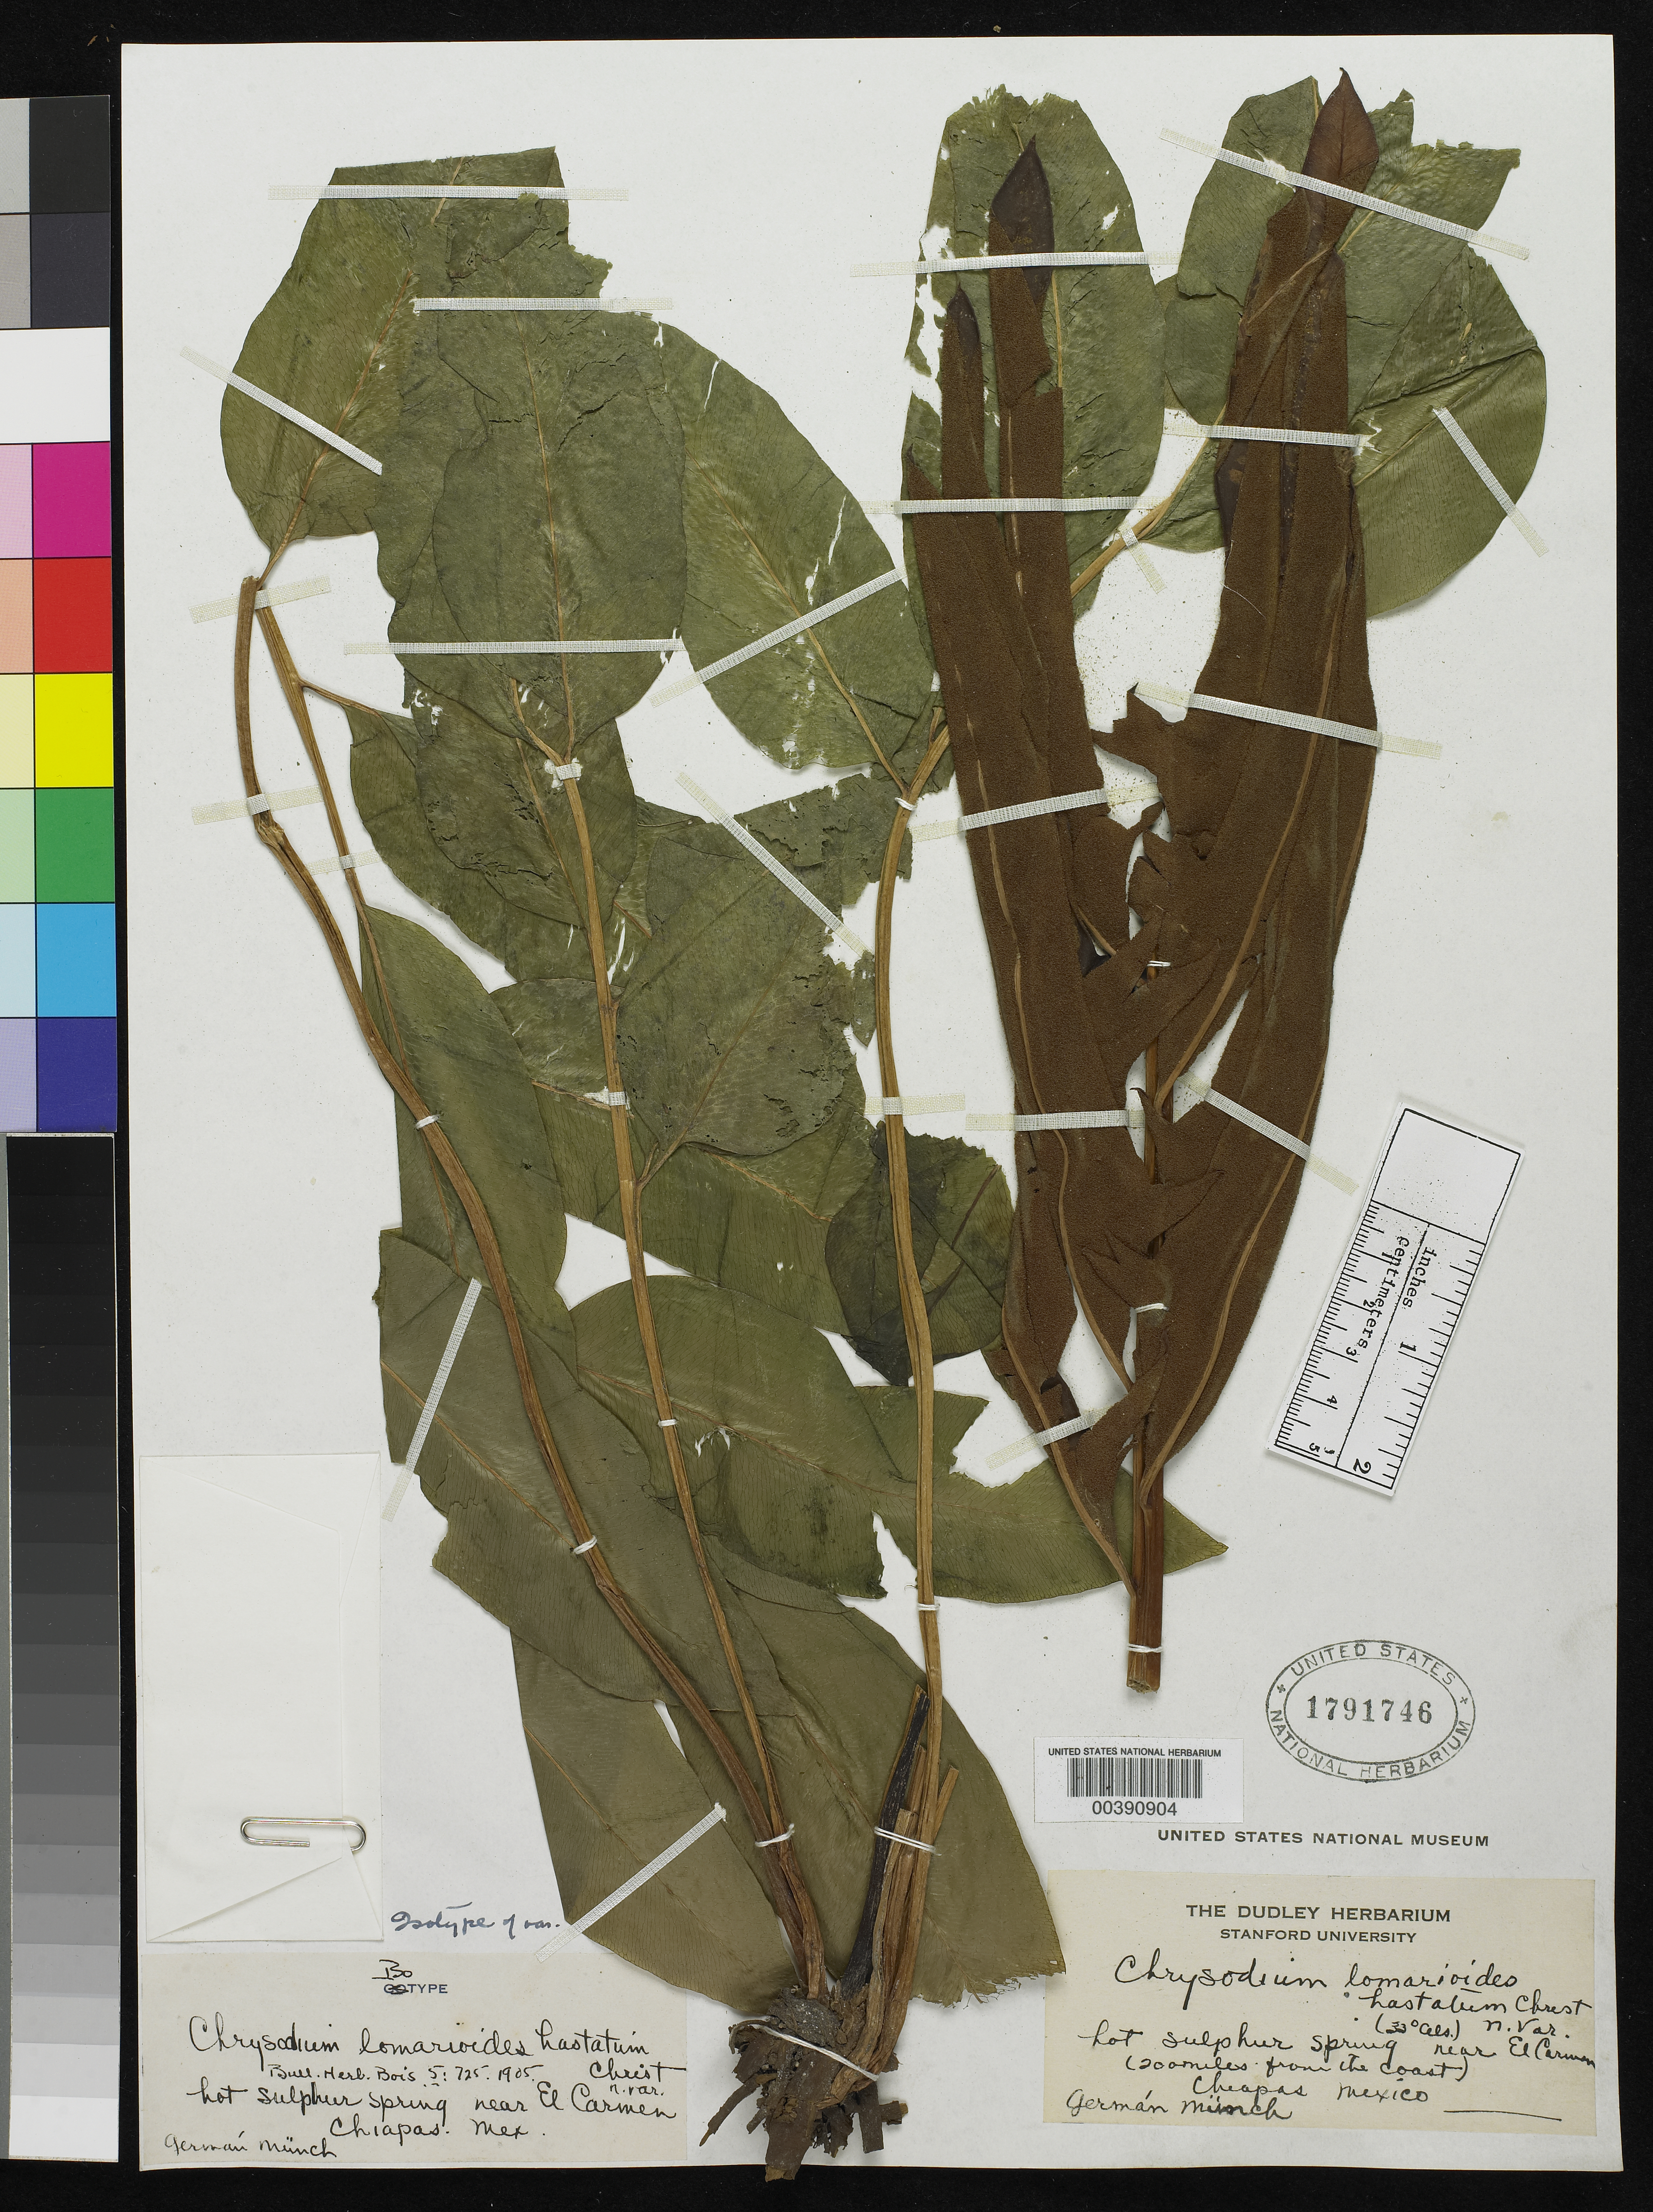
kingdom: Plantae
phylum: Tracheophyta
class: Polypodiopsida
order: Polypodiales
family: Pteridaceae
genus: Chrysodium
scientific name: Chrysodium lomarioides var. hastatum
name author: Christ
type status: Isotype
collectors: G. Munch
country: Mexico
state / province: Chiapas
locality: Hot Sulpur Spring near El Carmen, 200 mi from coast.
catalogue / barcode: US 1791746